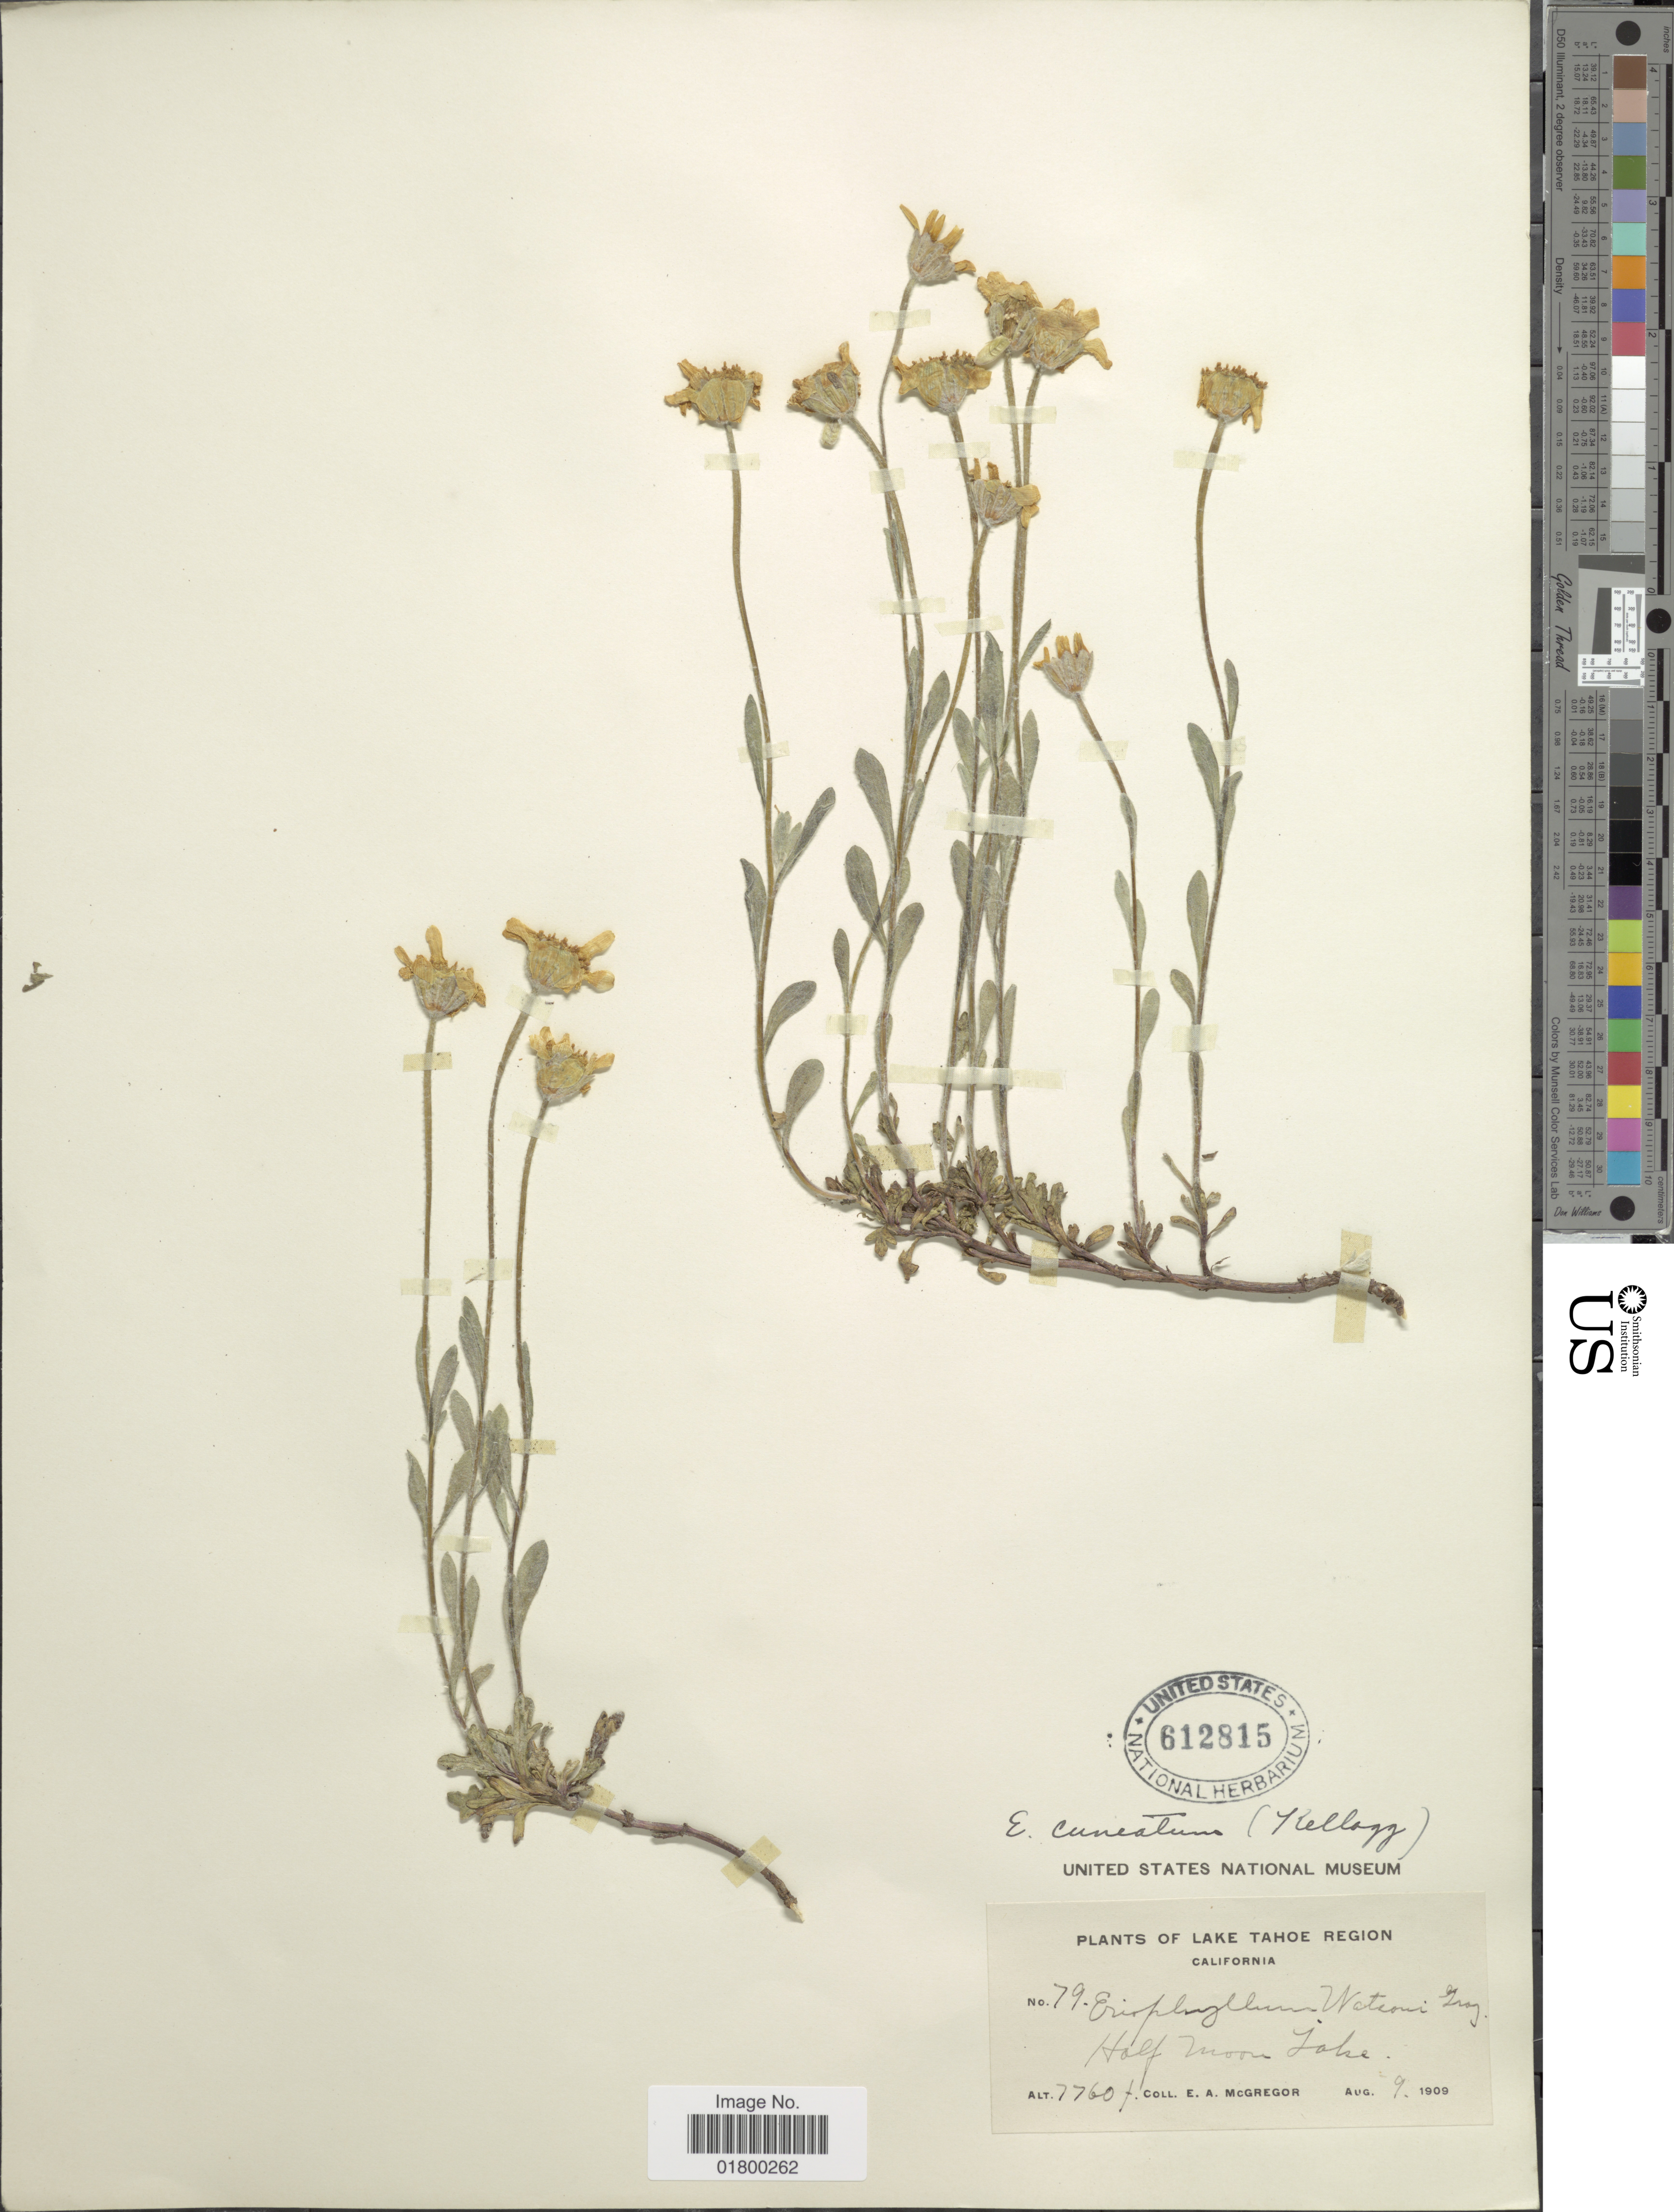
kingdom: Plantae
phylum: Tracheophyta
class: Magnoliopsida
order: Asterales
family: Asteraceae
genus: Eriophyllum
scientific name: Eriophyllum lanatum var. cuneatum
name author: (Kellogg) Jeps.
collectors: E. A. McGregor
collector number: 7760f*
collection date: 1909-08-09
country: United States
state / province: California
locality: Lake Tahoe Region, California, Half Moon Lake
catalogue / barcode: US 612815